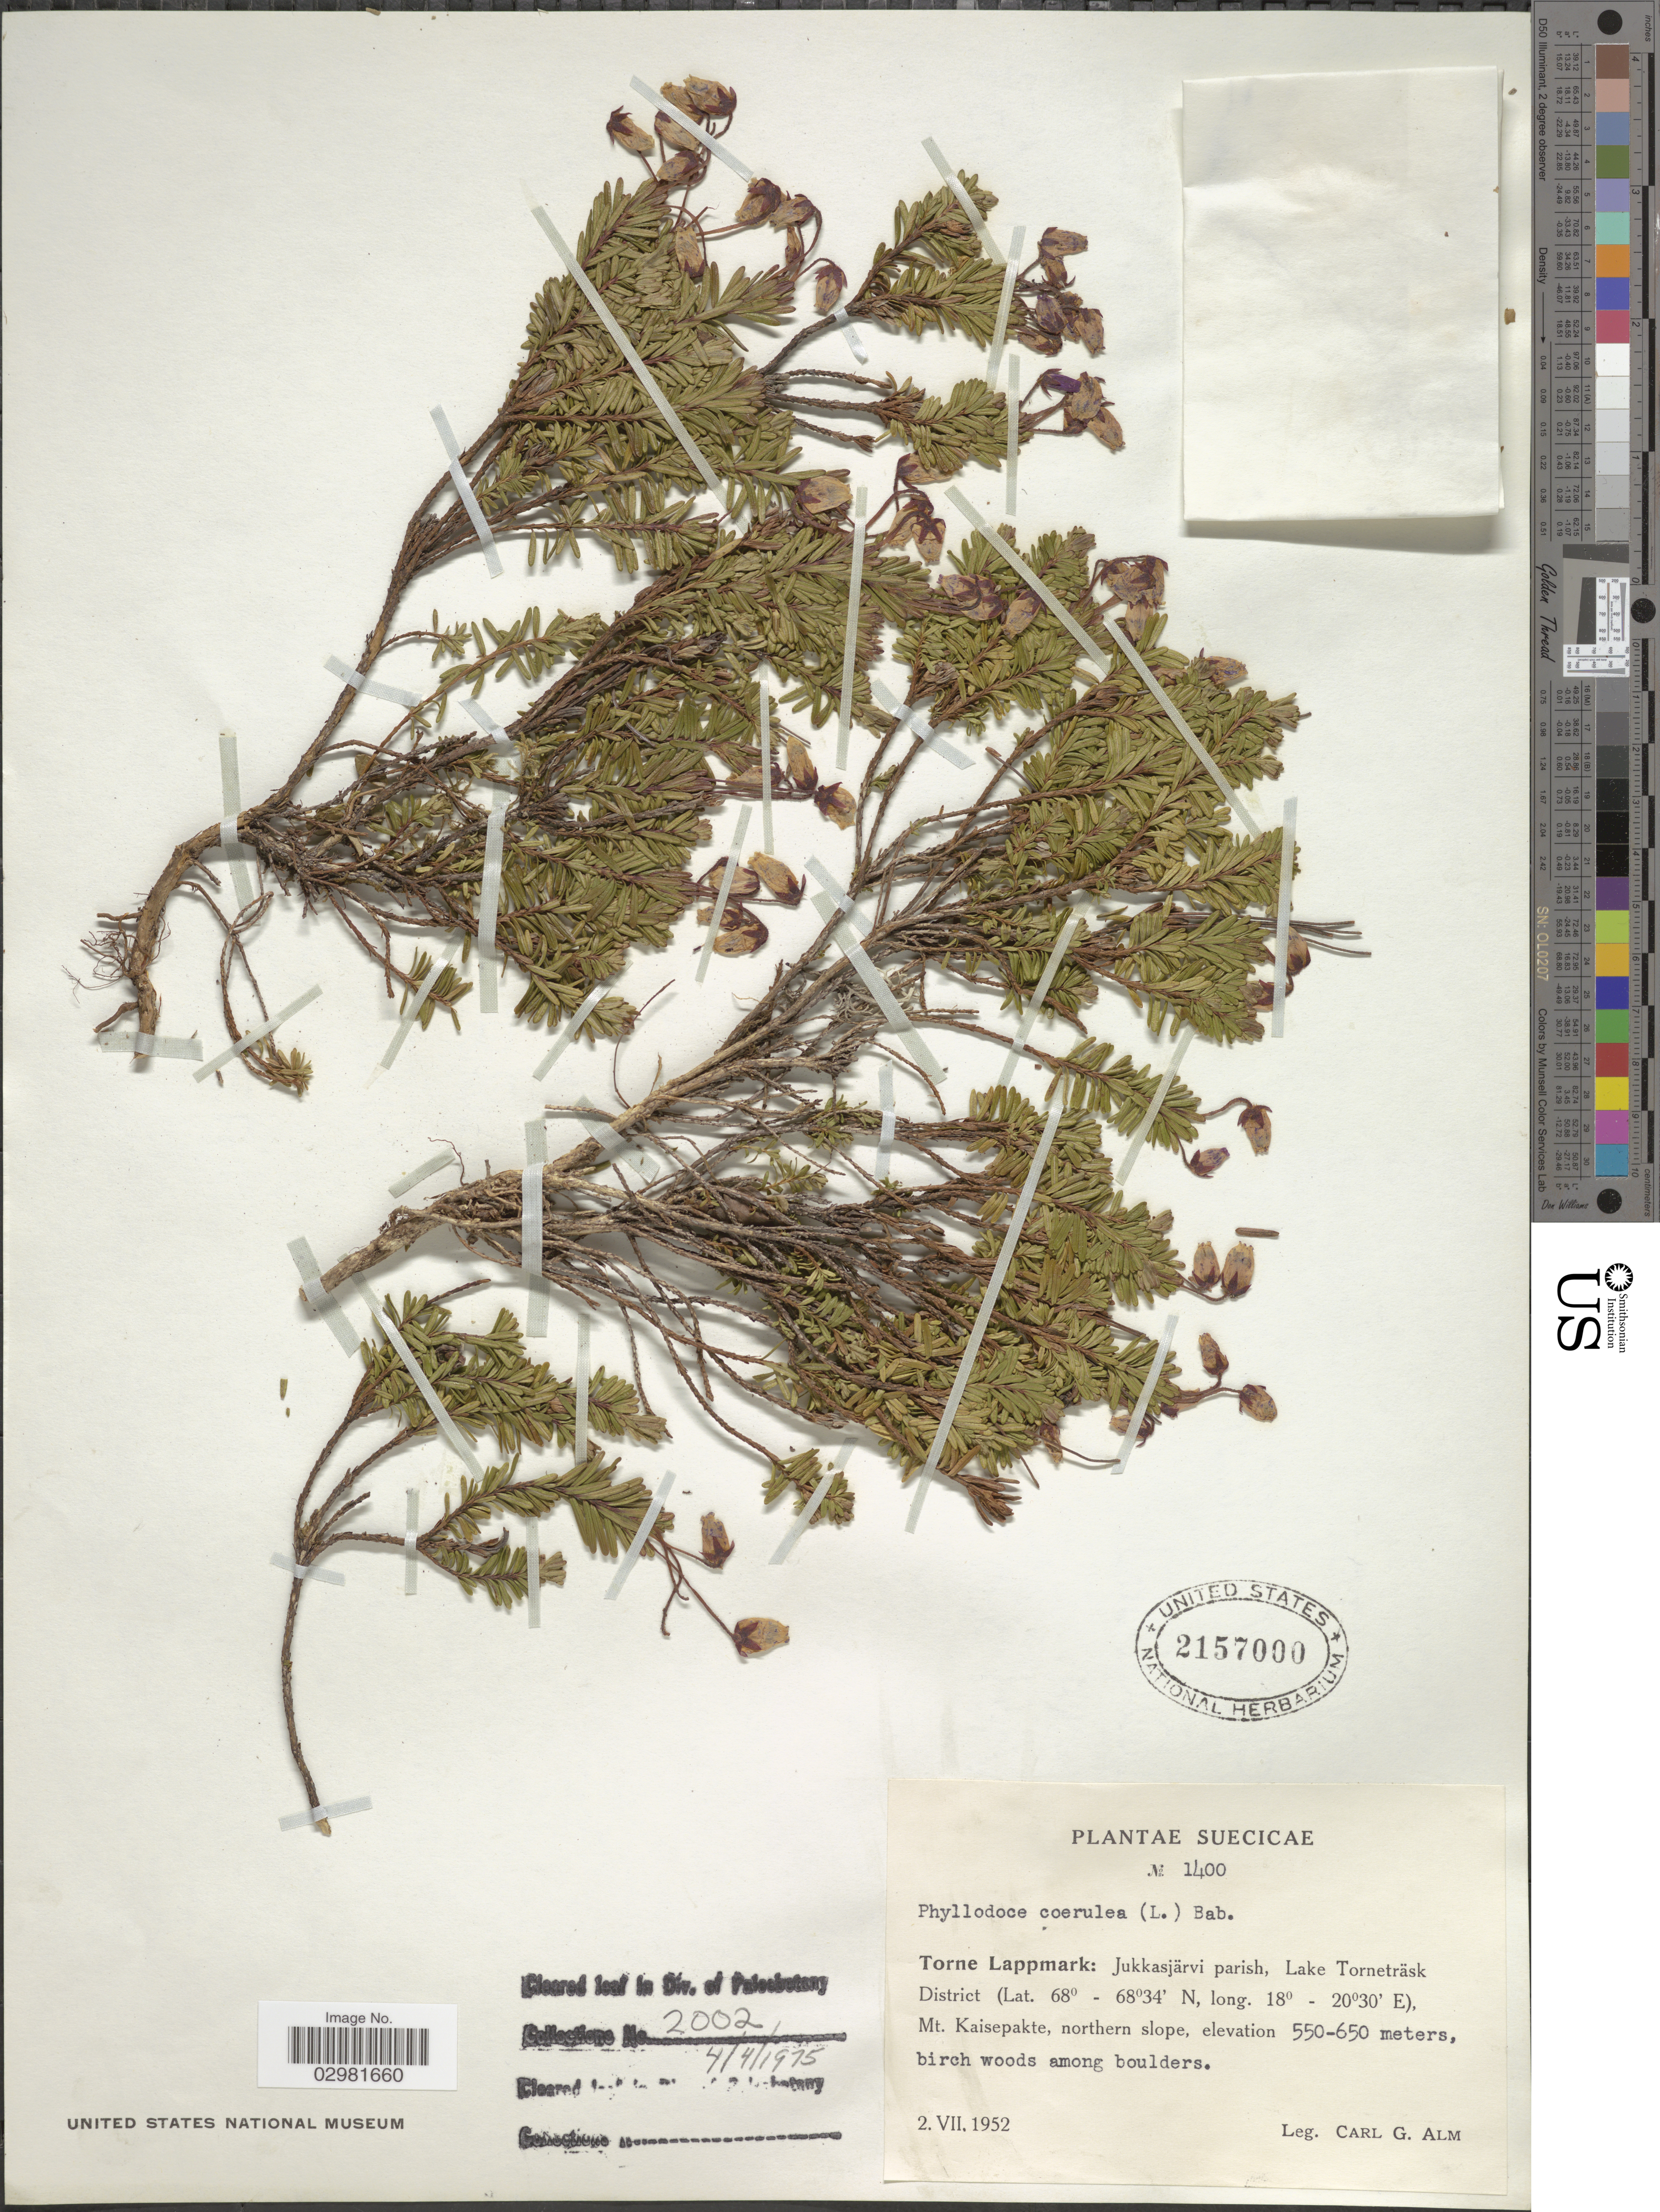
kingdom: Plantae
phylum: Tracheophyta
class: Magnoliopsida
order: Ericales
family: Ericaceae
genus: Phyllodoce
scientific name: Phyllodoce caerulea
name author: (L.) Bab.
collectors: C. G. Alm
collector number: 1400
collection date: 1952-07-02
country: Sweden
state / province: Norrbotten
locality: Suecicae. Torne Lappmark: Jukkasjärvi parish, Lake Torneträsk District. Mt. Kaisepakte, northern slope.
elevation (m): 550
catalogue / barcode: US 2157000